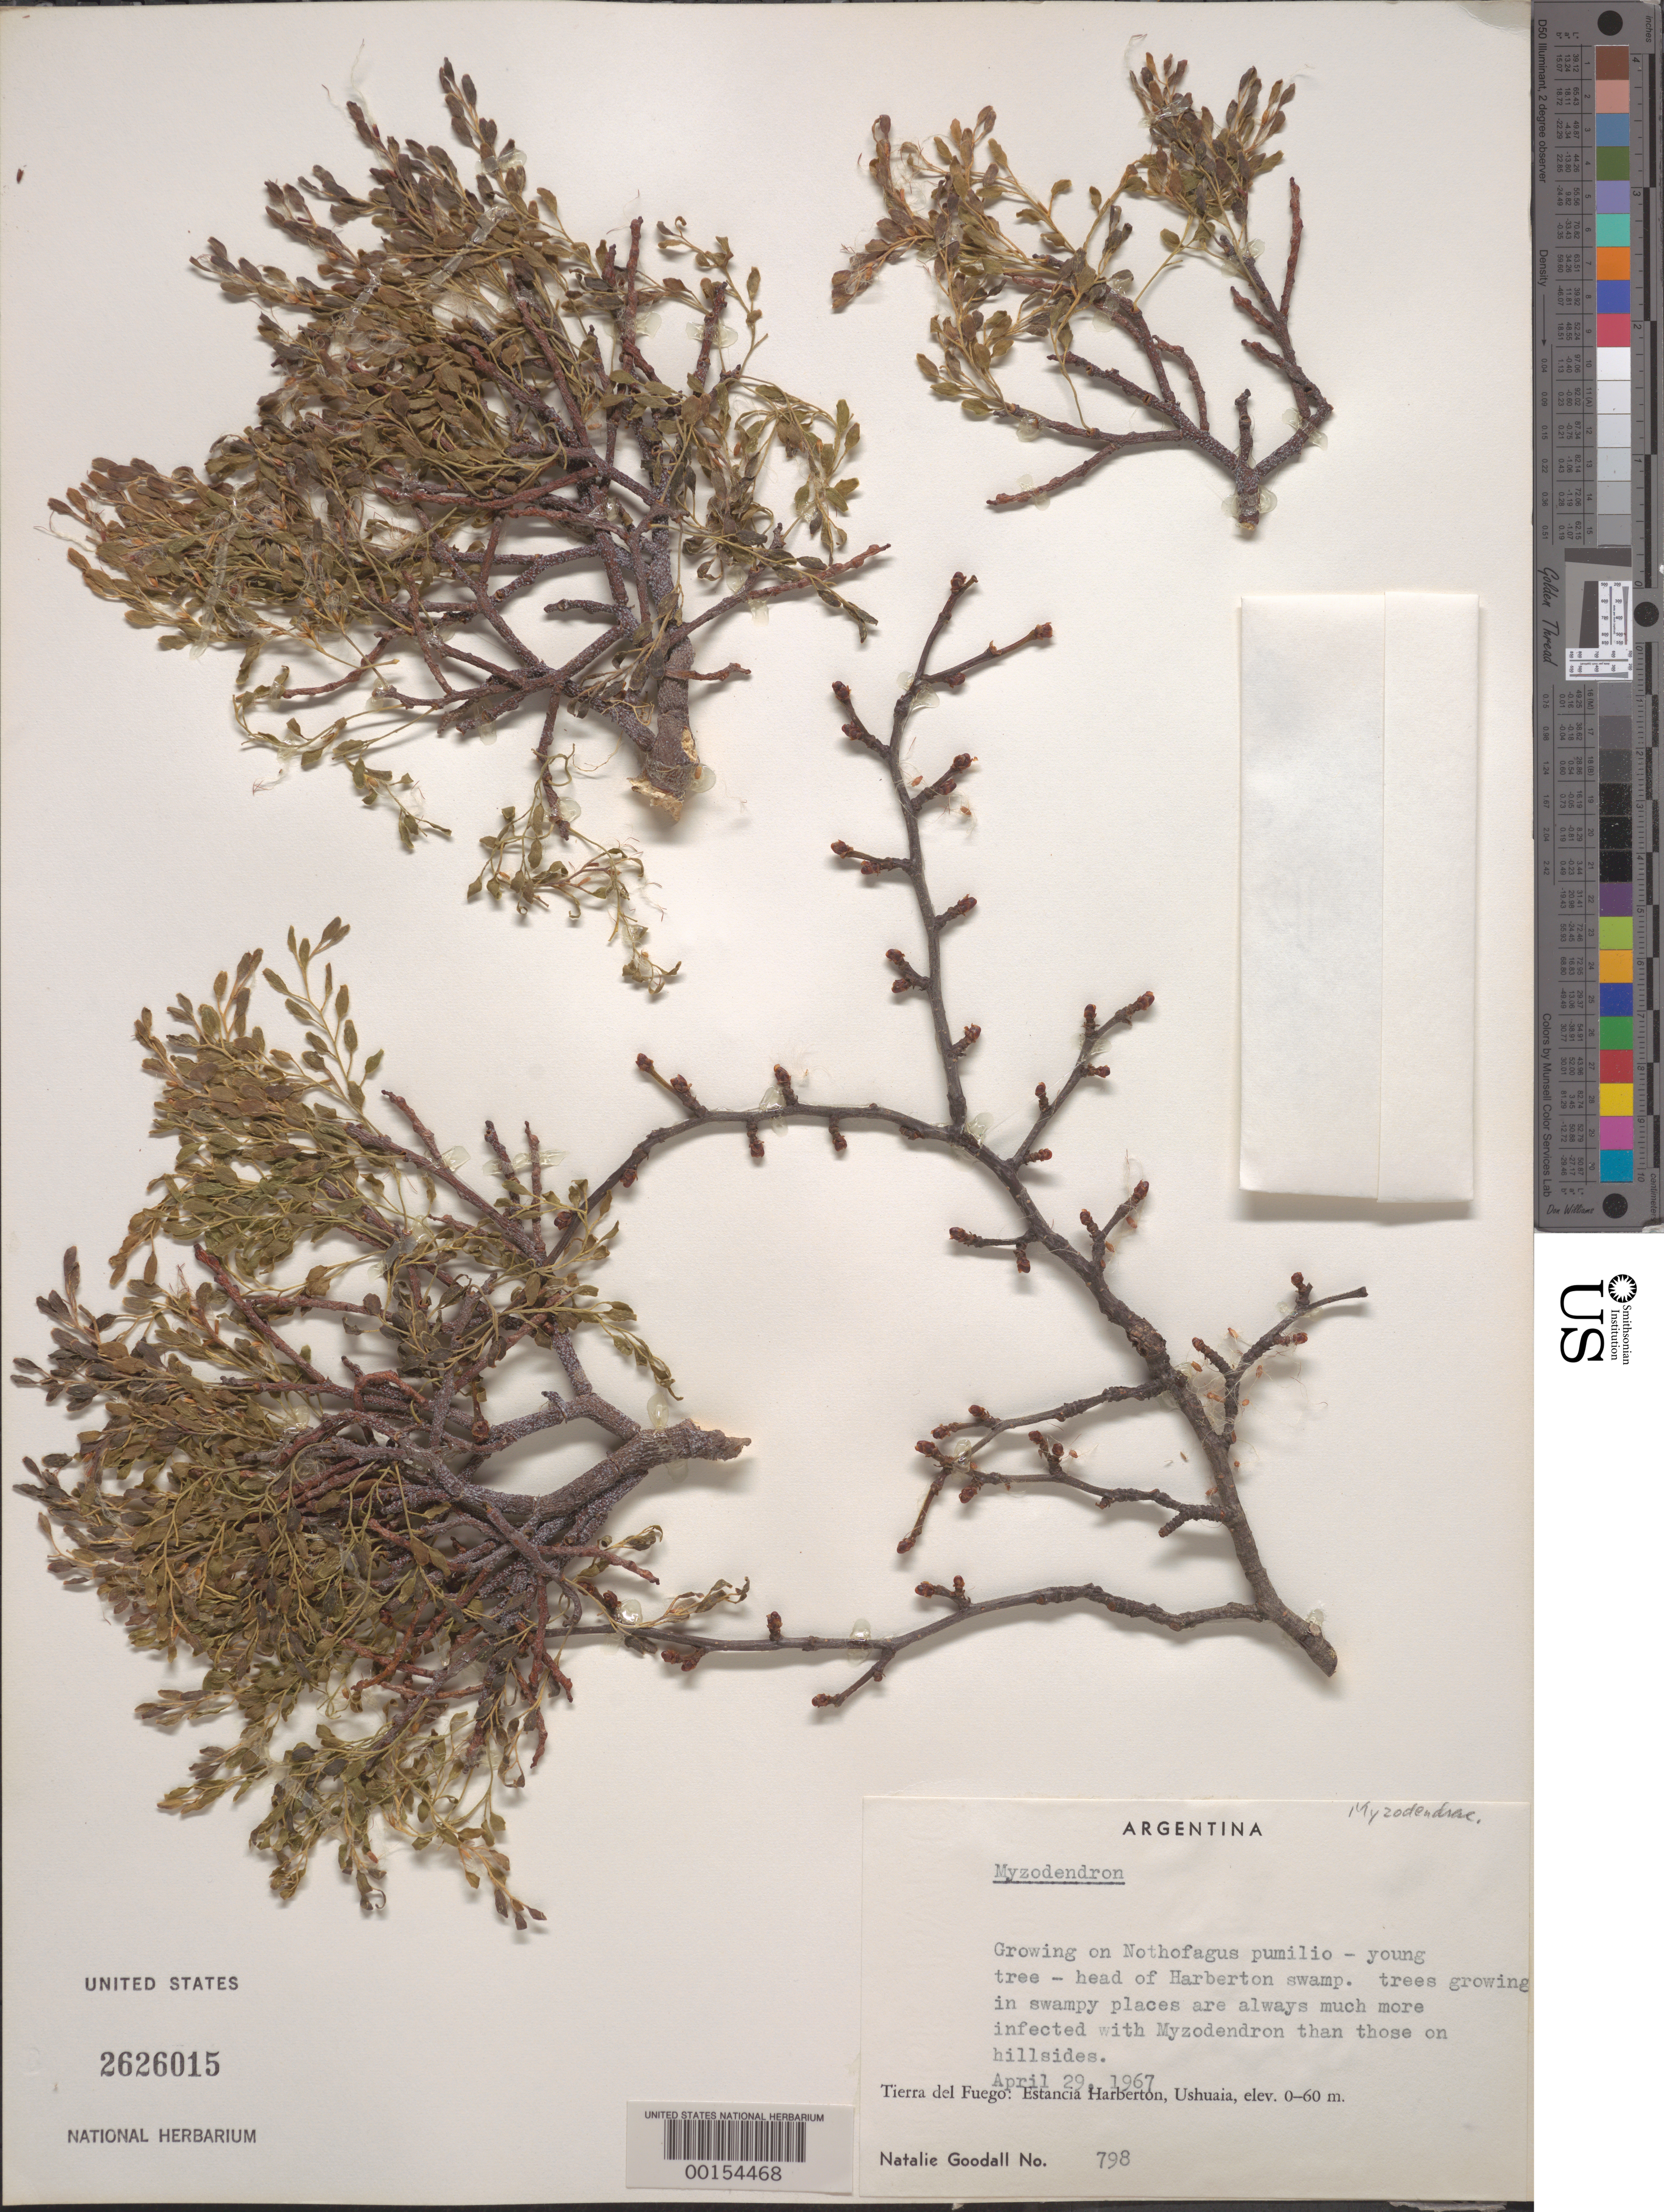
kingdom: Plantae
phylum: Tracheophyta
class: Magnoliopsida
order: Santalales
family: Misodendraceae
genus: Misodendrum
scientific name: Misodendrum sp.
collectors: N. Goodall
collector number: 798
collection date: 1967-04-29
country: Argentina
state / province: Tierra del Fuego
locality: Estancia Harberton, Ushuaia.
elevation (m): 0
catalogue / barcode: US 2626015